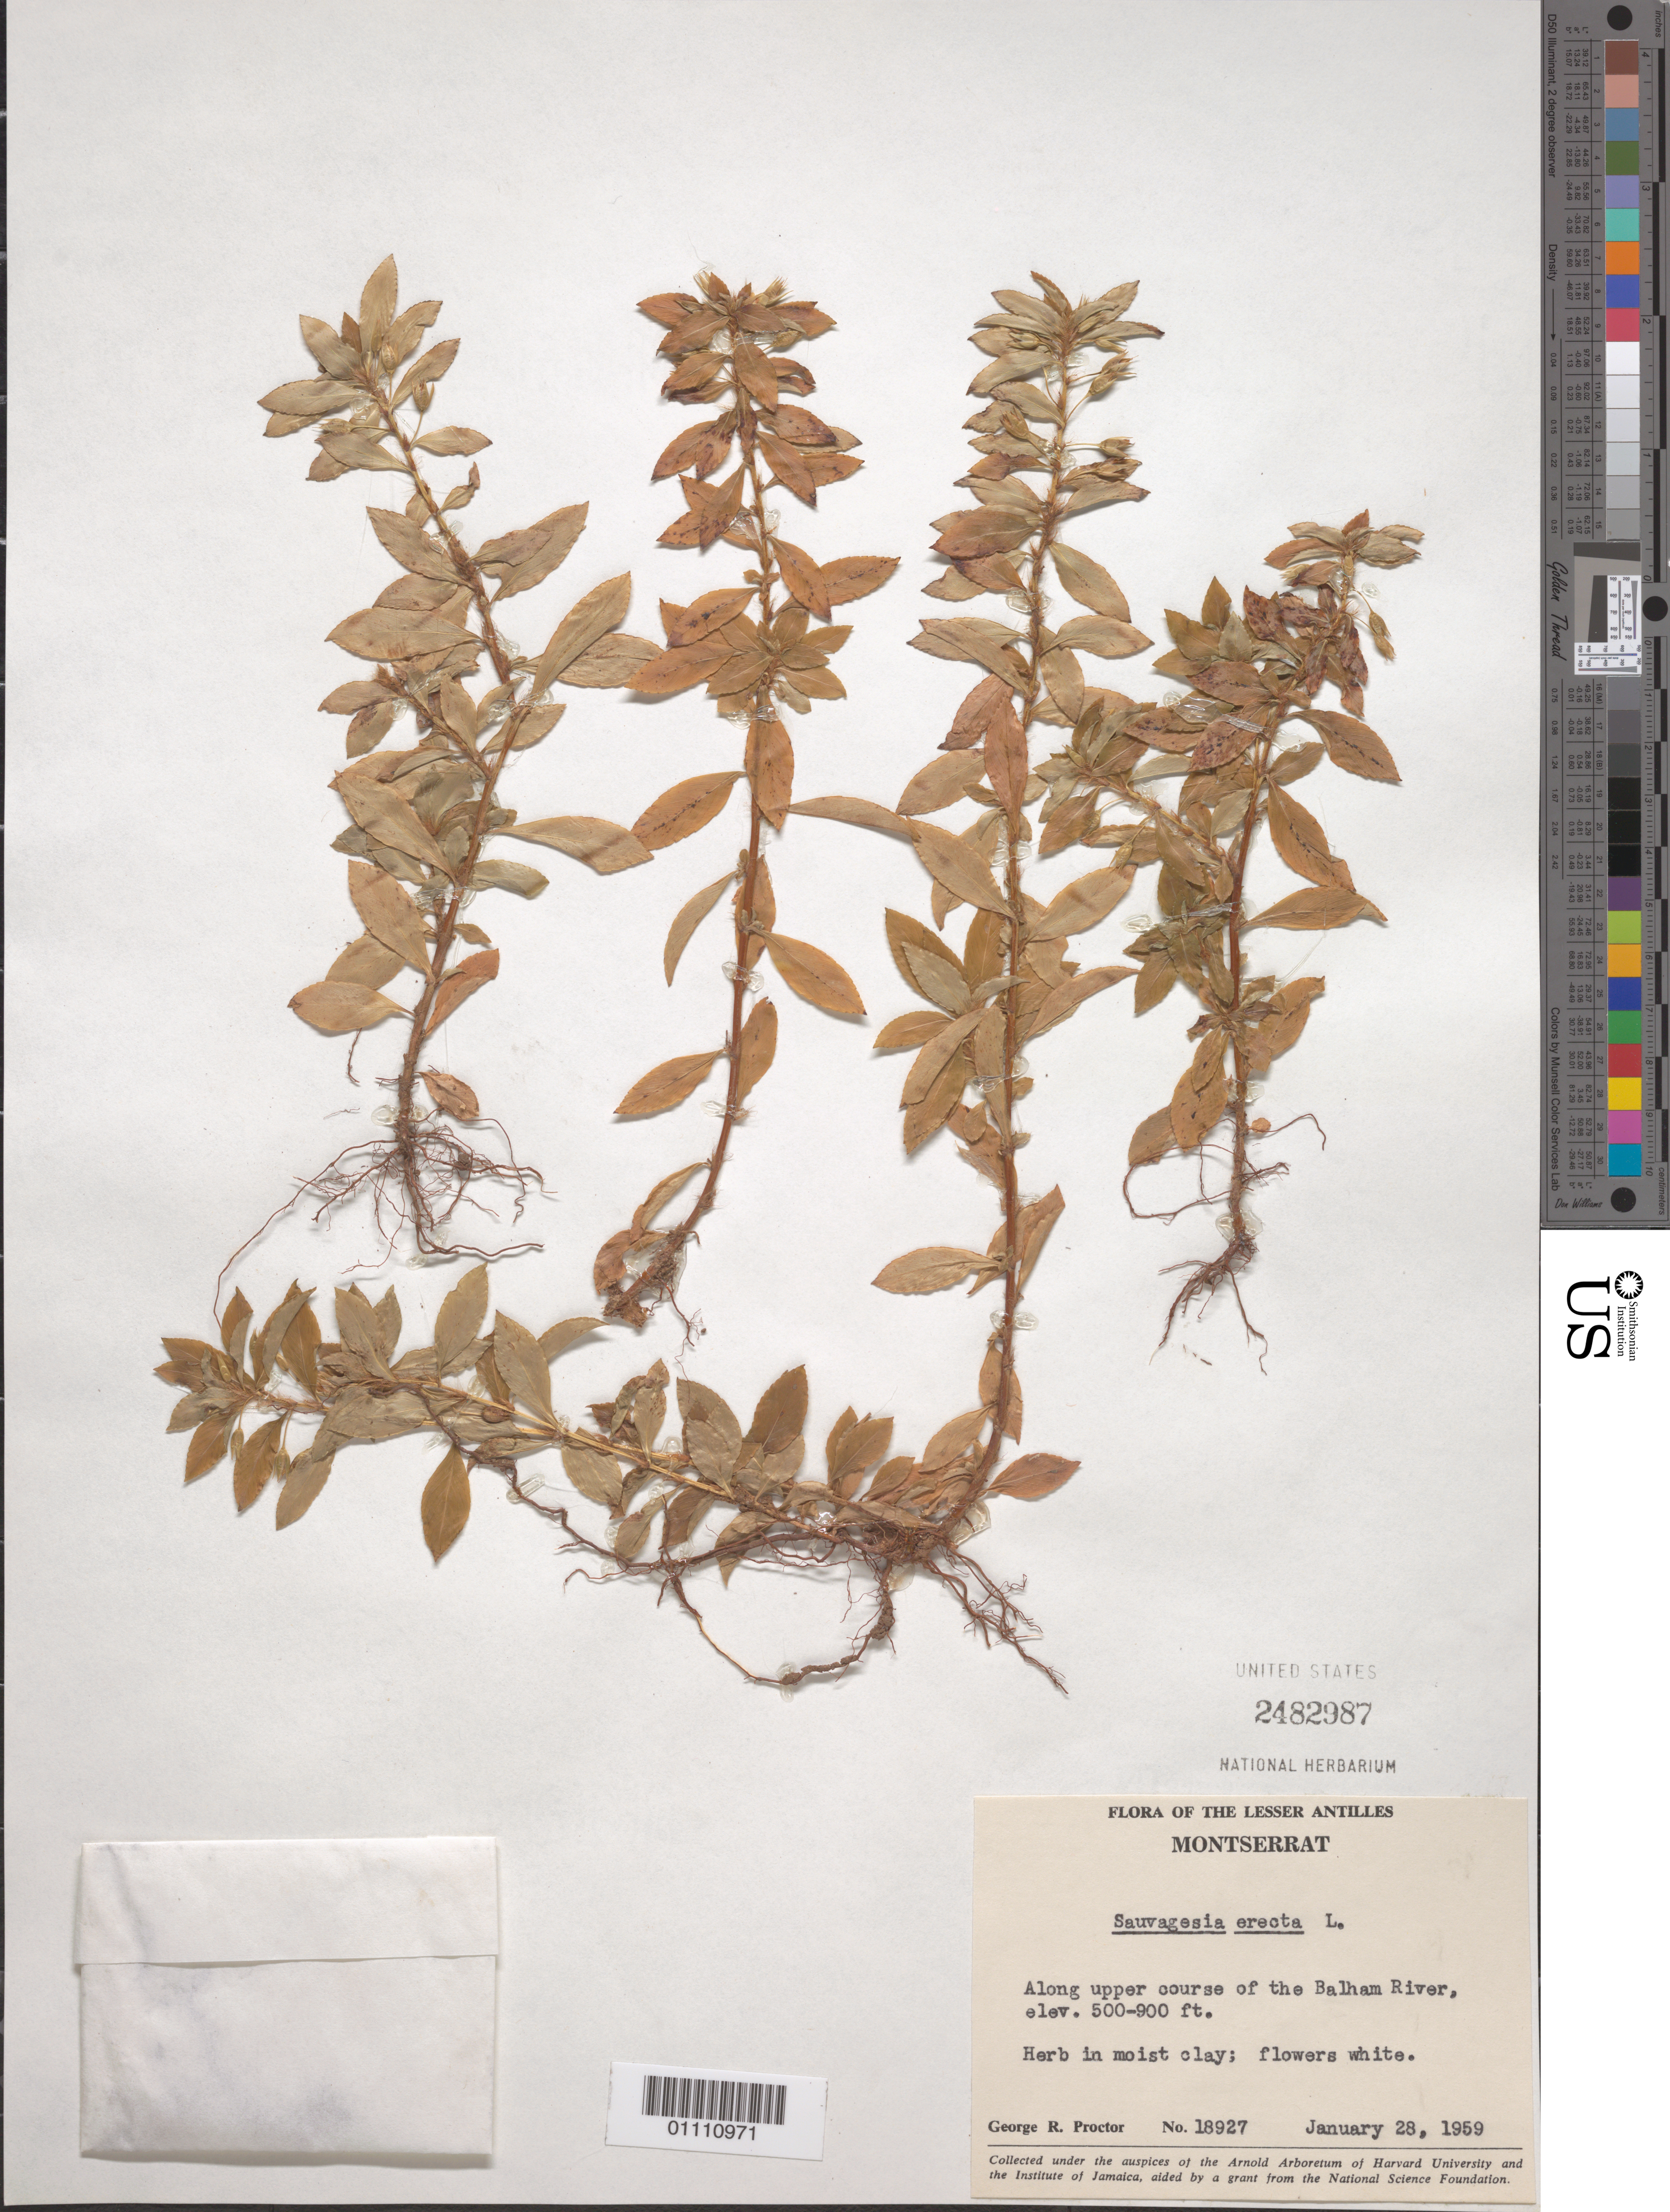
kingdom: Plantae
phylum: Tracheophyta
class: Magnoliopsida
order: Malpighiales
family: Ochnaceae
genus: Sauvagesia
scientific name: Sauvagesia erecta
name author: L.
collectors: G. R. Proctor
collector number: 18927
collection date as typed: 28 Jan 1959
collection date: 1959-01-28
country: Montserrat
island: Montserrat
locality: along upper course of the Balham River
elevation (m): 152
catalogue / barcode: US 2482987